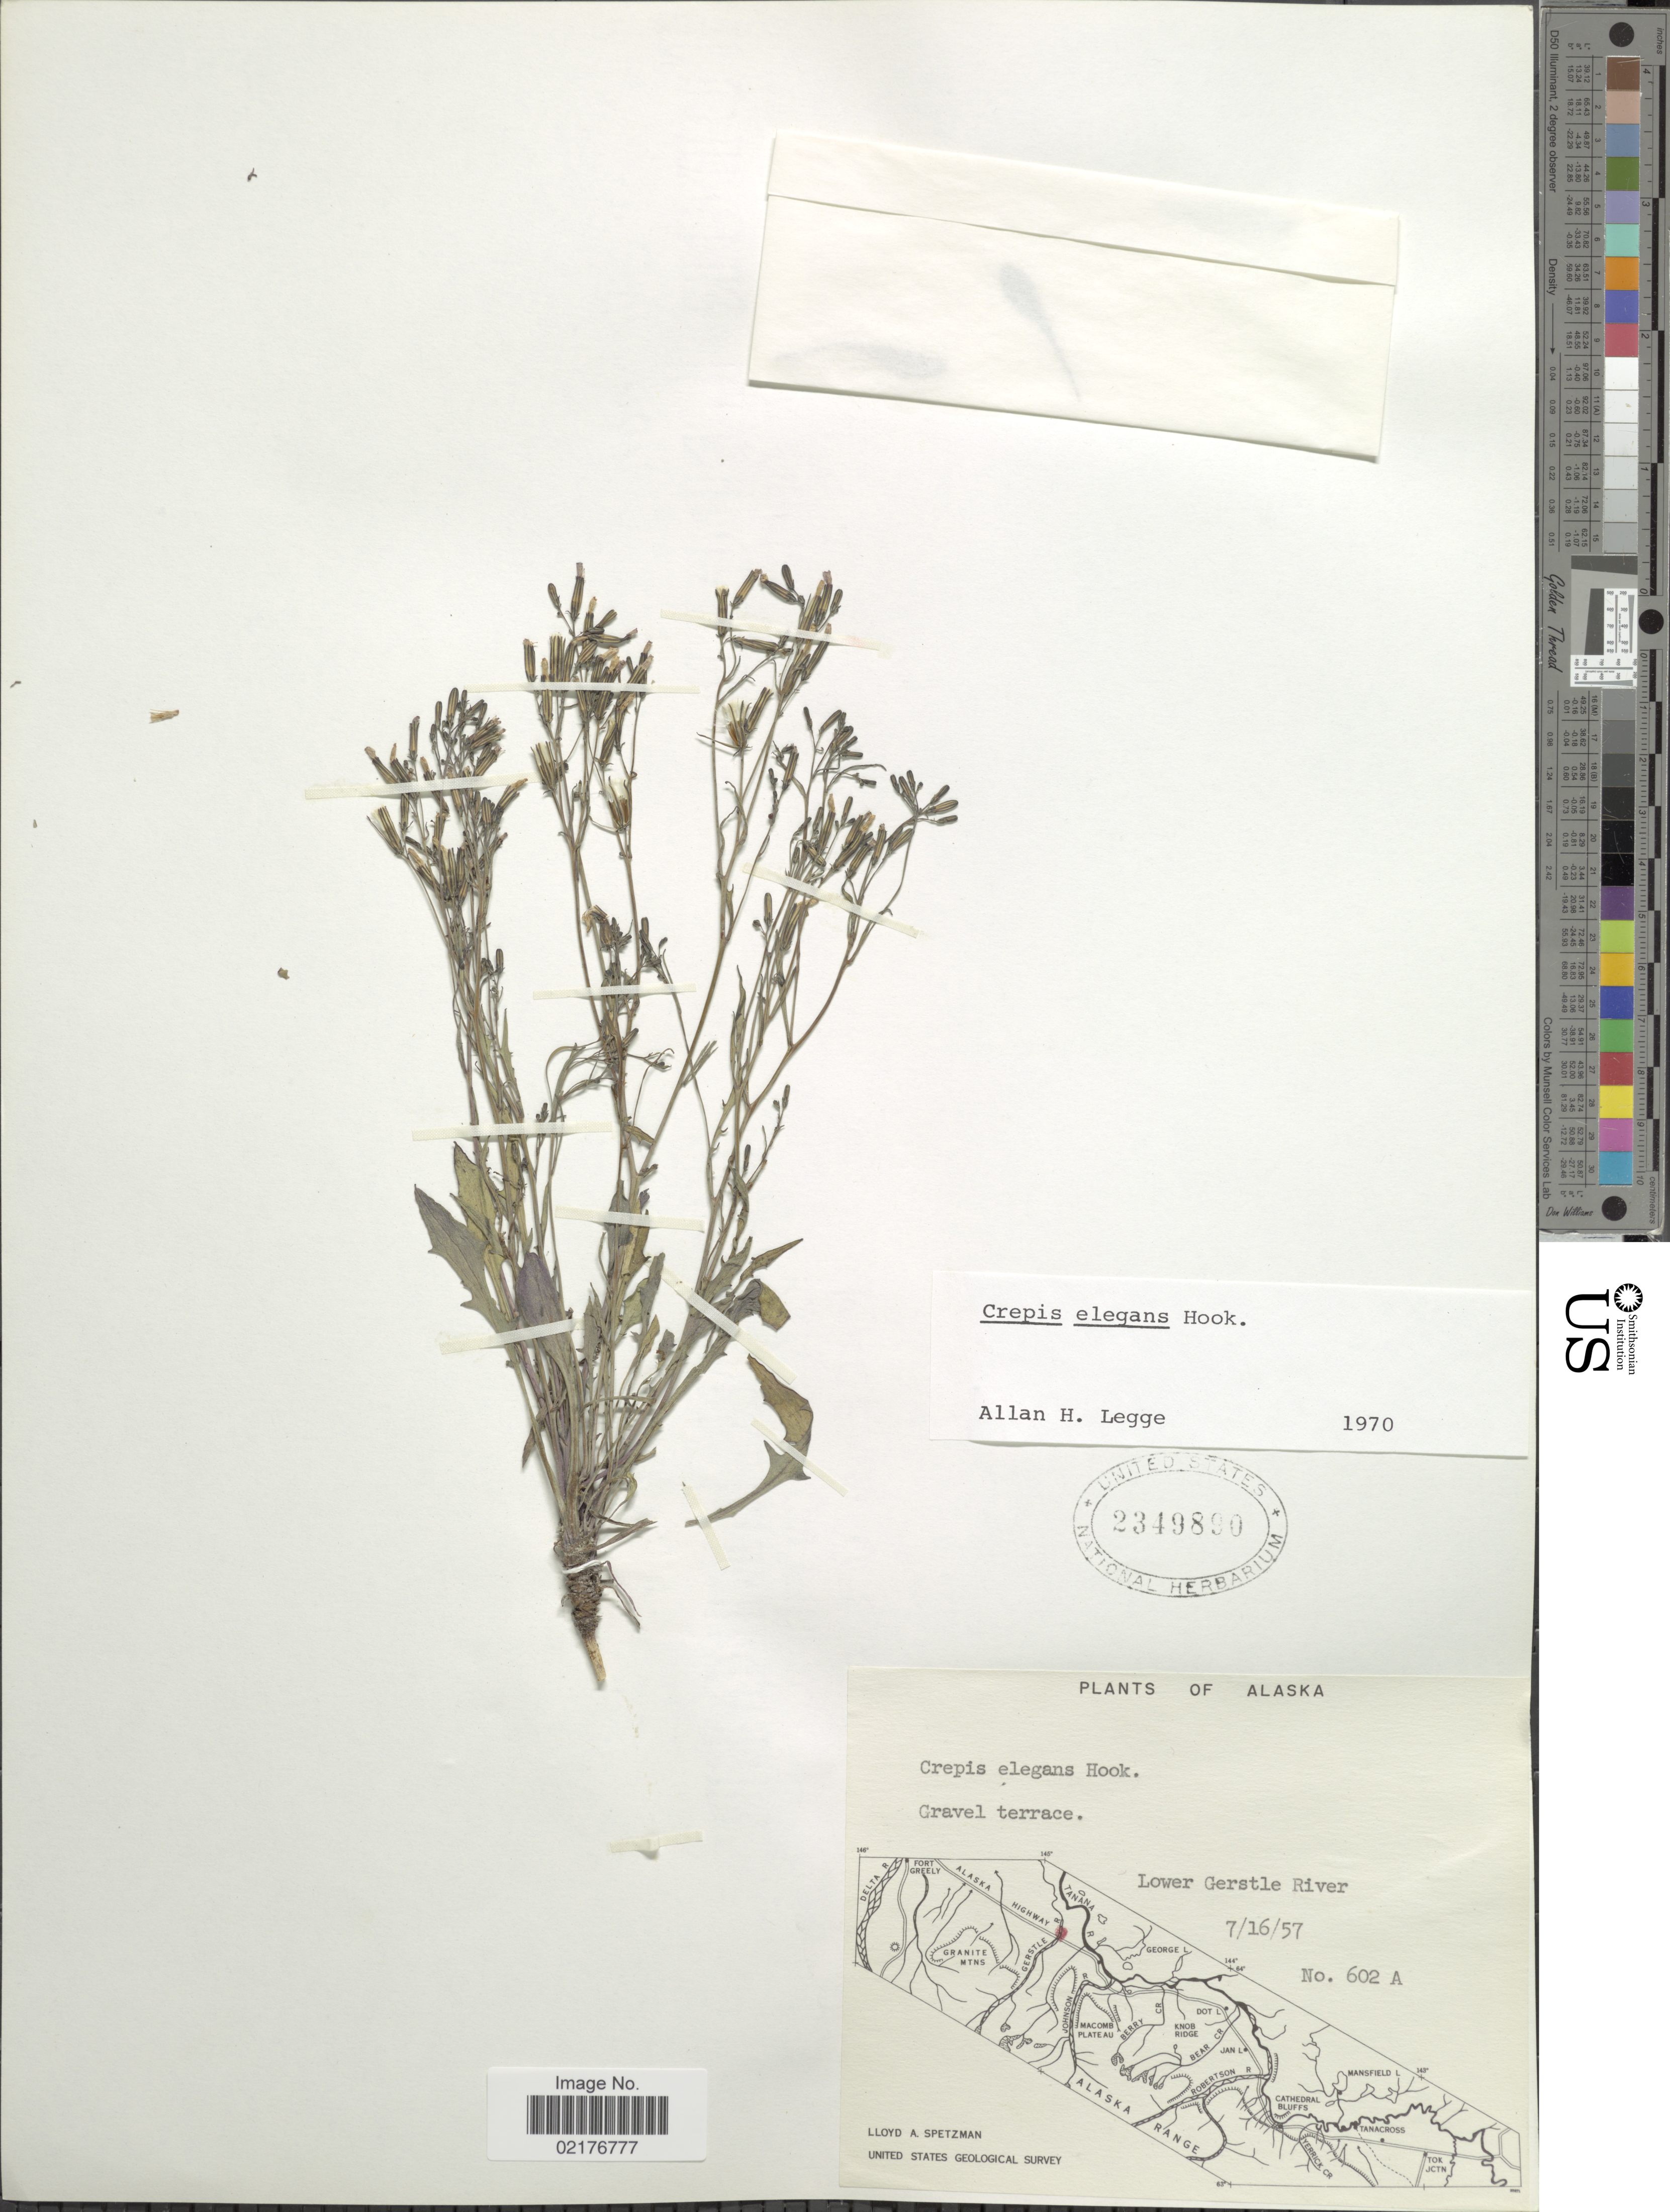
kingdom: Plantae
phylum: Tracheophyta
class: Magnoliopsida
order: Asterales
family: Asteraceae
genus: Askellia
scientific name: Askellia elegans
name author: (Hook.) W.A. Weber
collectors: L. Spetzman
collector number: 602 A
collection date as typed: Transcribed d/m/y: 16/7/57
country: United States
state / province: Alaska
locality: Lower Gerstle River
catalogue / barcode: US 2349890